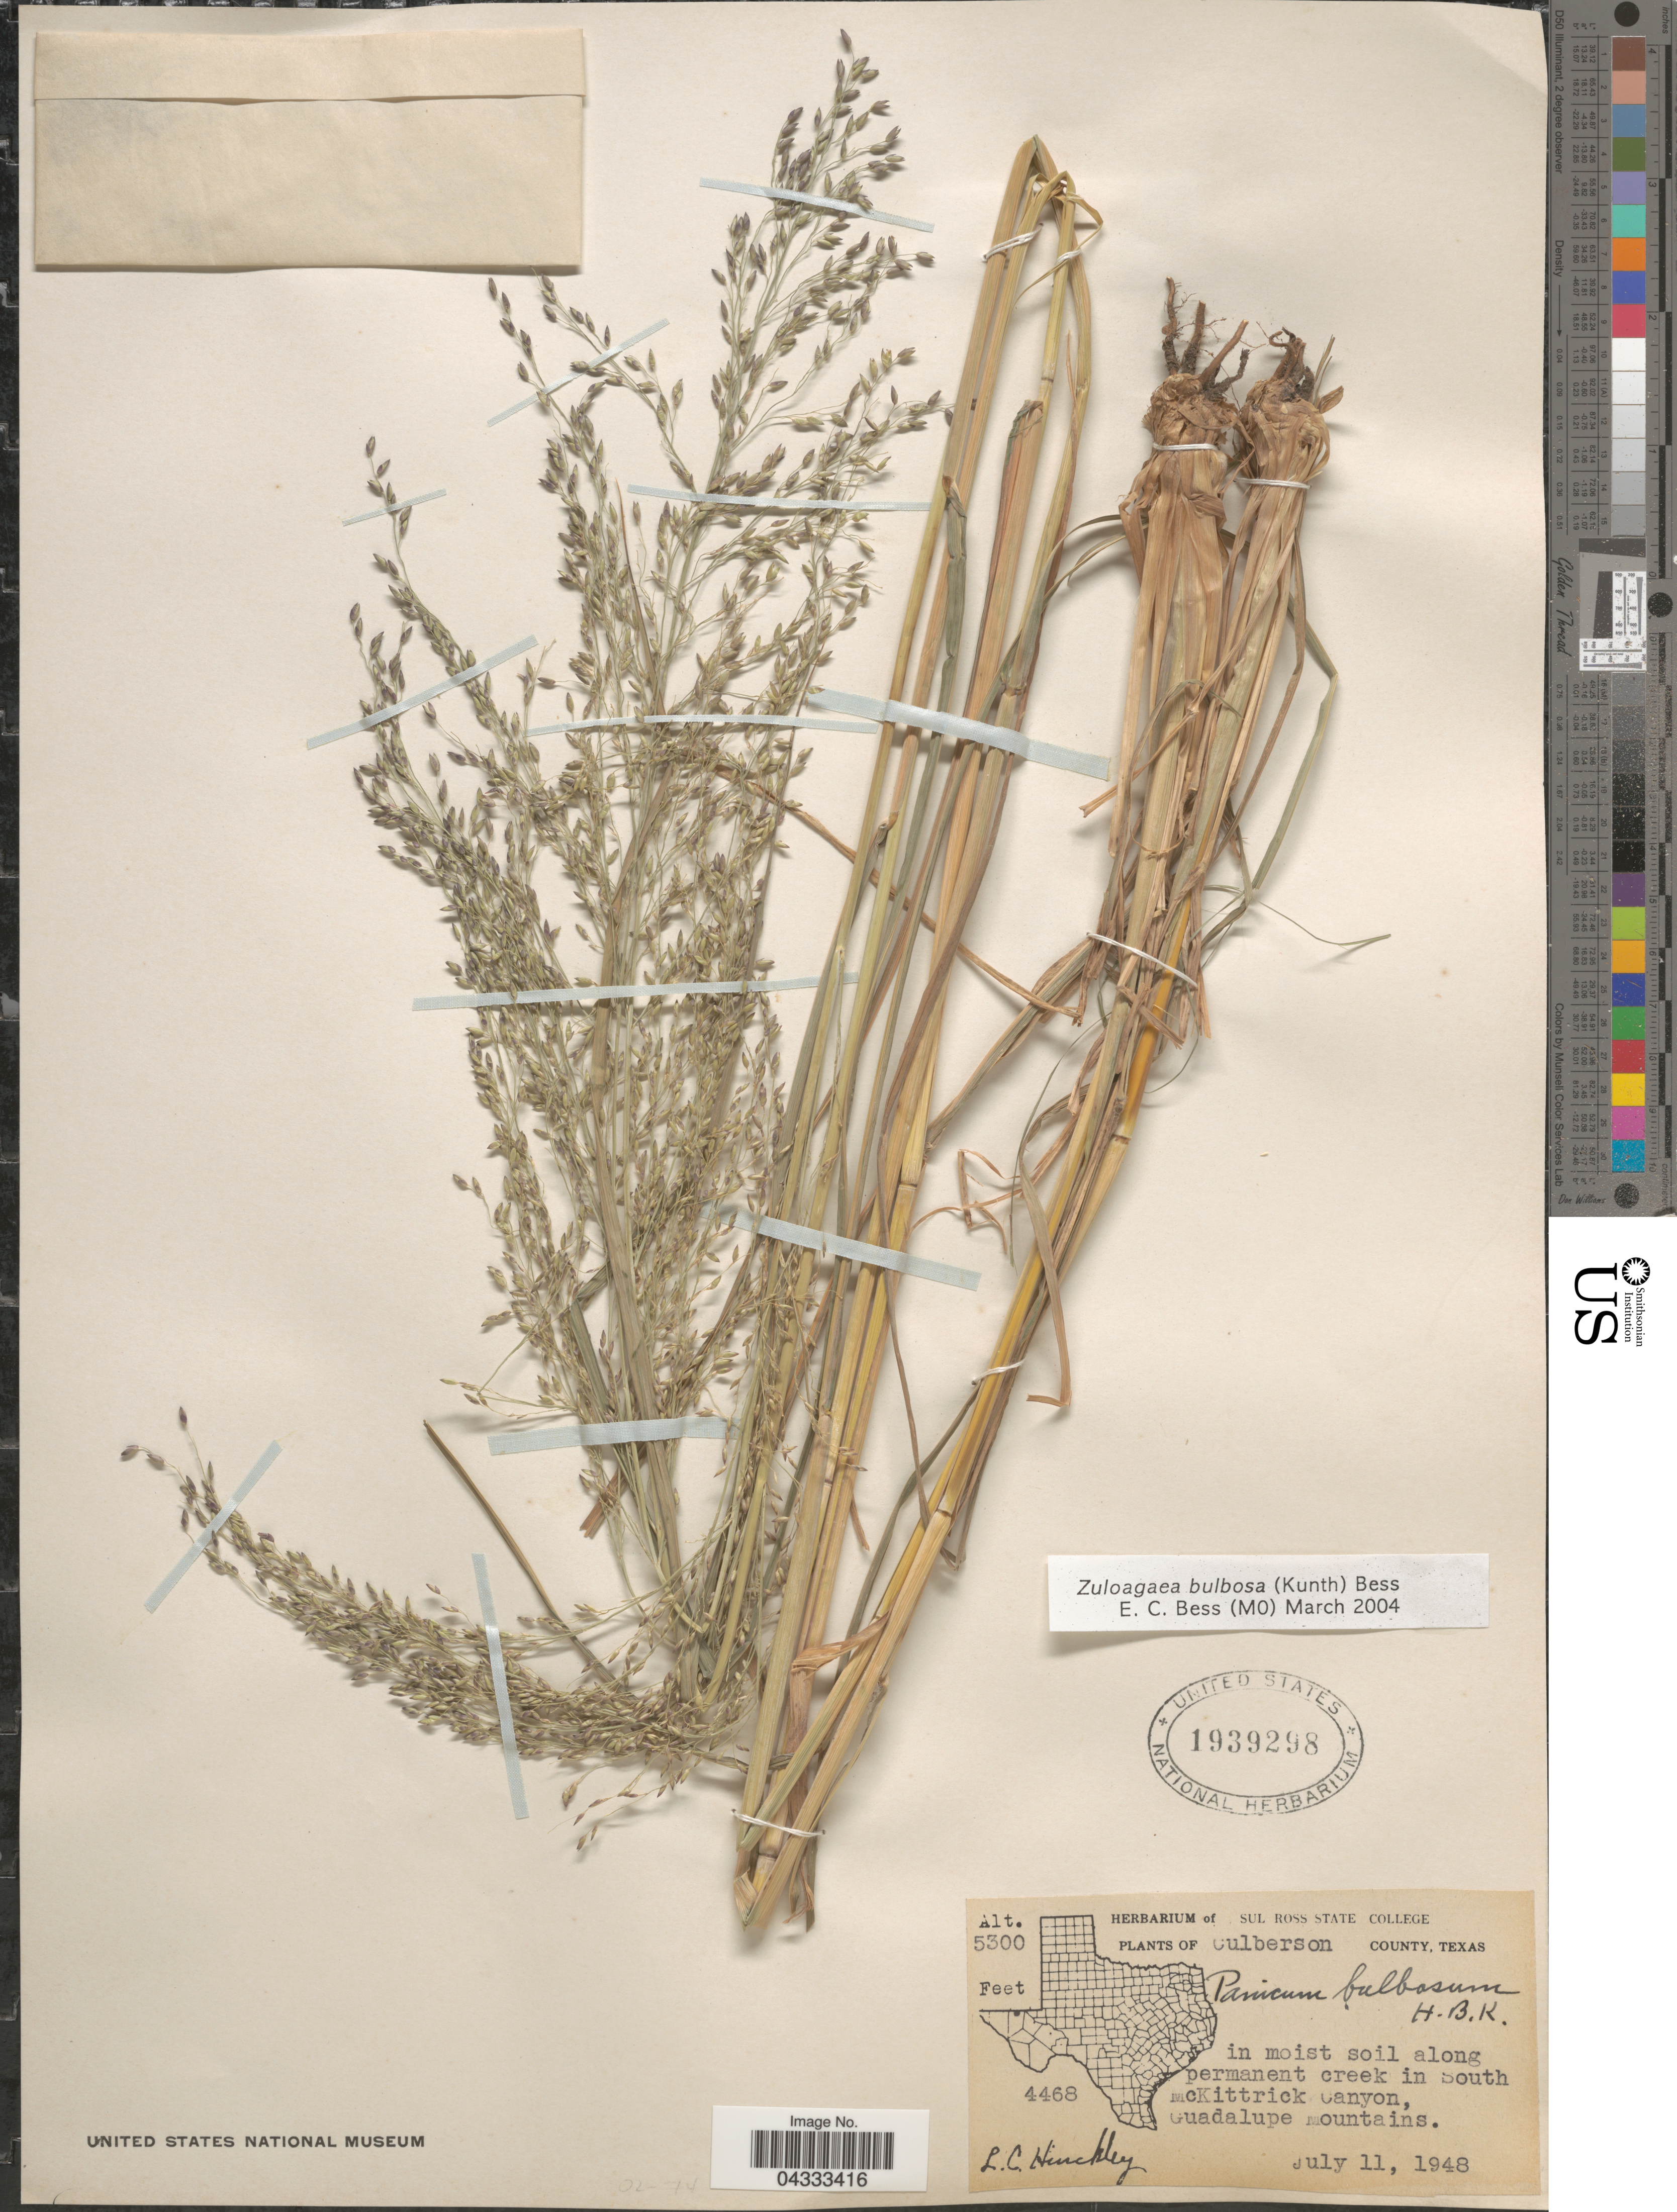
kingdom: Plantae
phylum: Tracheophyta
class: Liliopsida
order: Poales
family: Poaceae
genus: Zuloagaea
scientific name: Zuloagaea bulbosa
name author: (Kunth) E. Bess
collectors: L. Hinckley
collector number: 4468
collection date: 1948-07-11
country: United States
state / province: Texas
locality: Culberson County. In moist soil along permanent creek in South McKittrick Canyon, Guadalupe Mountains.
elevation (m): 1615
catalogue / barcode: US 1939298